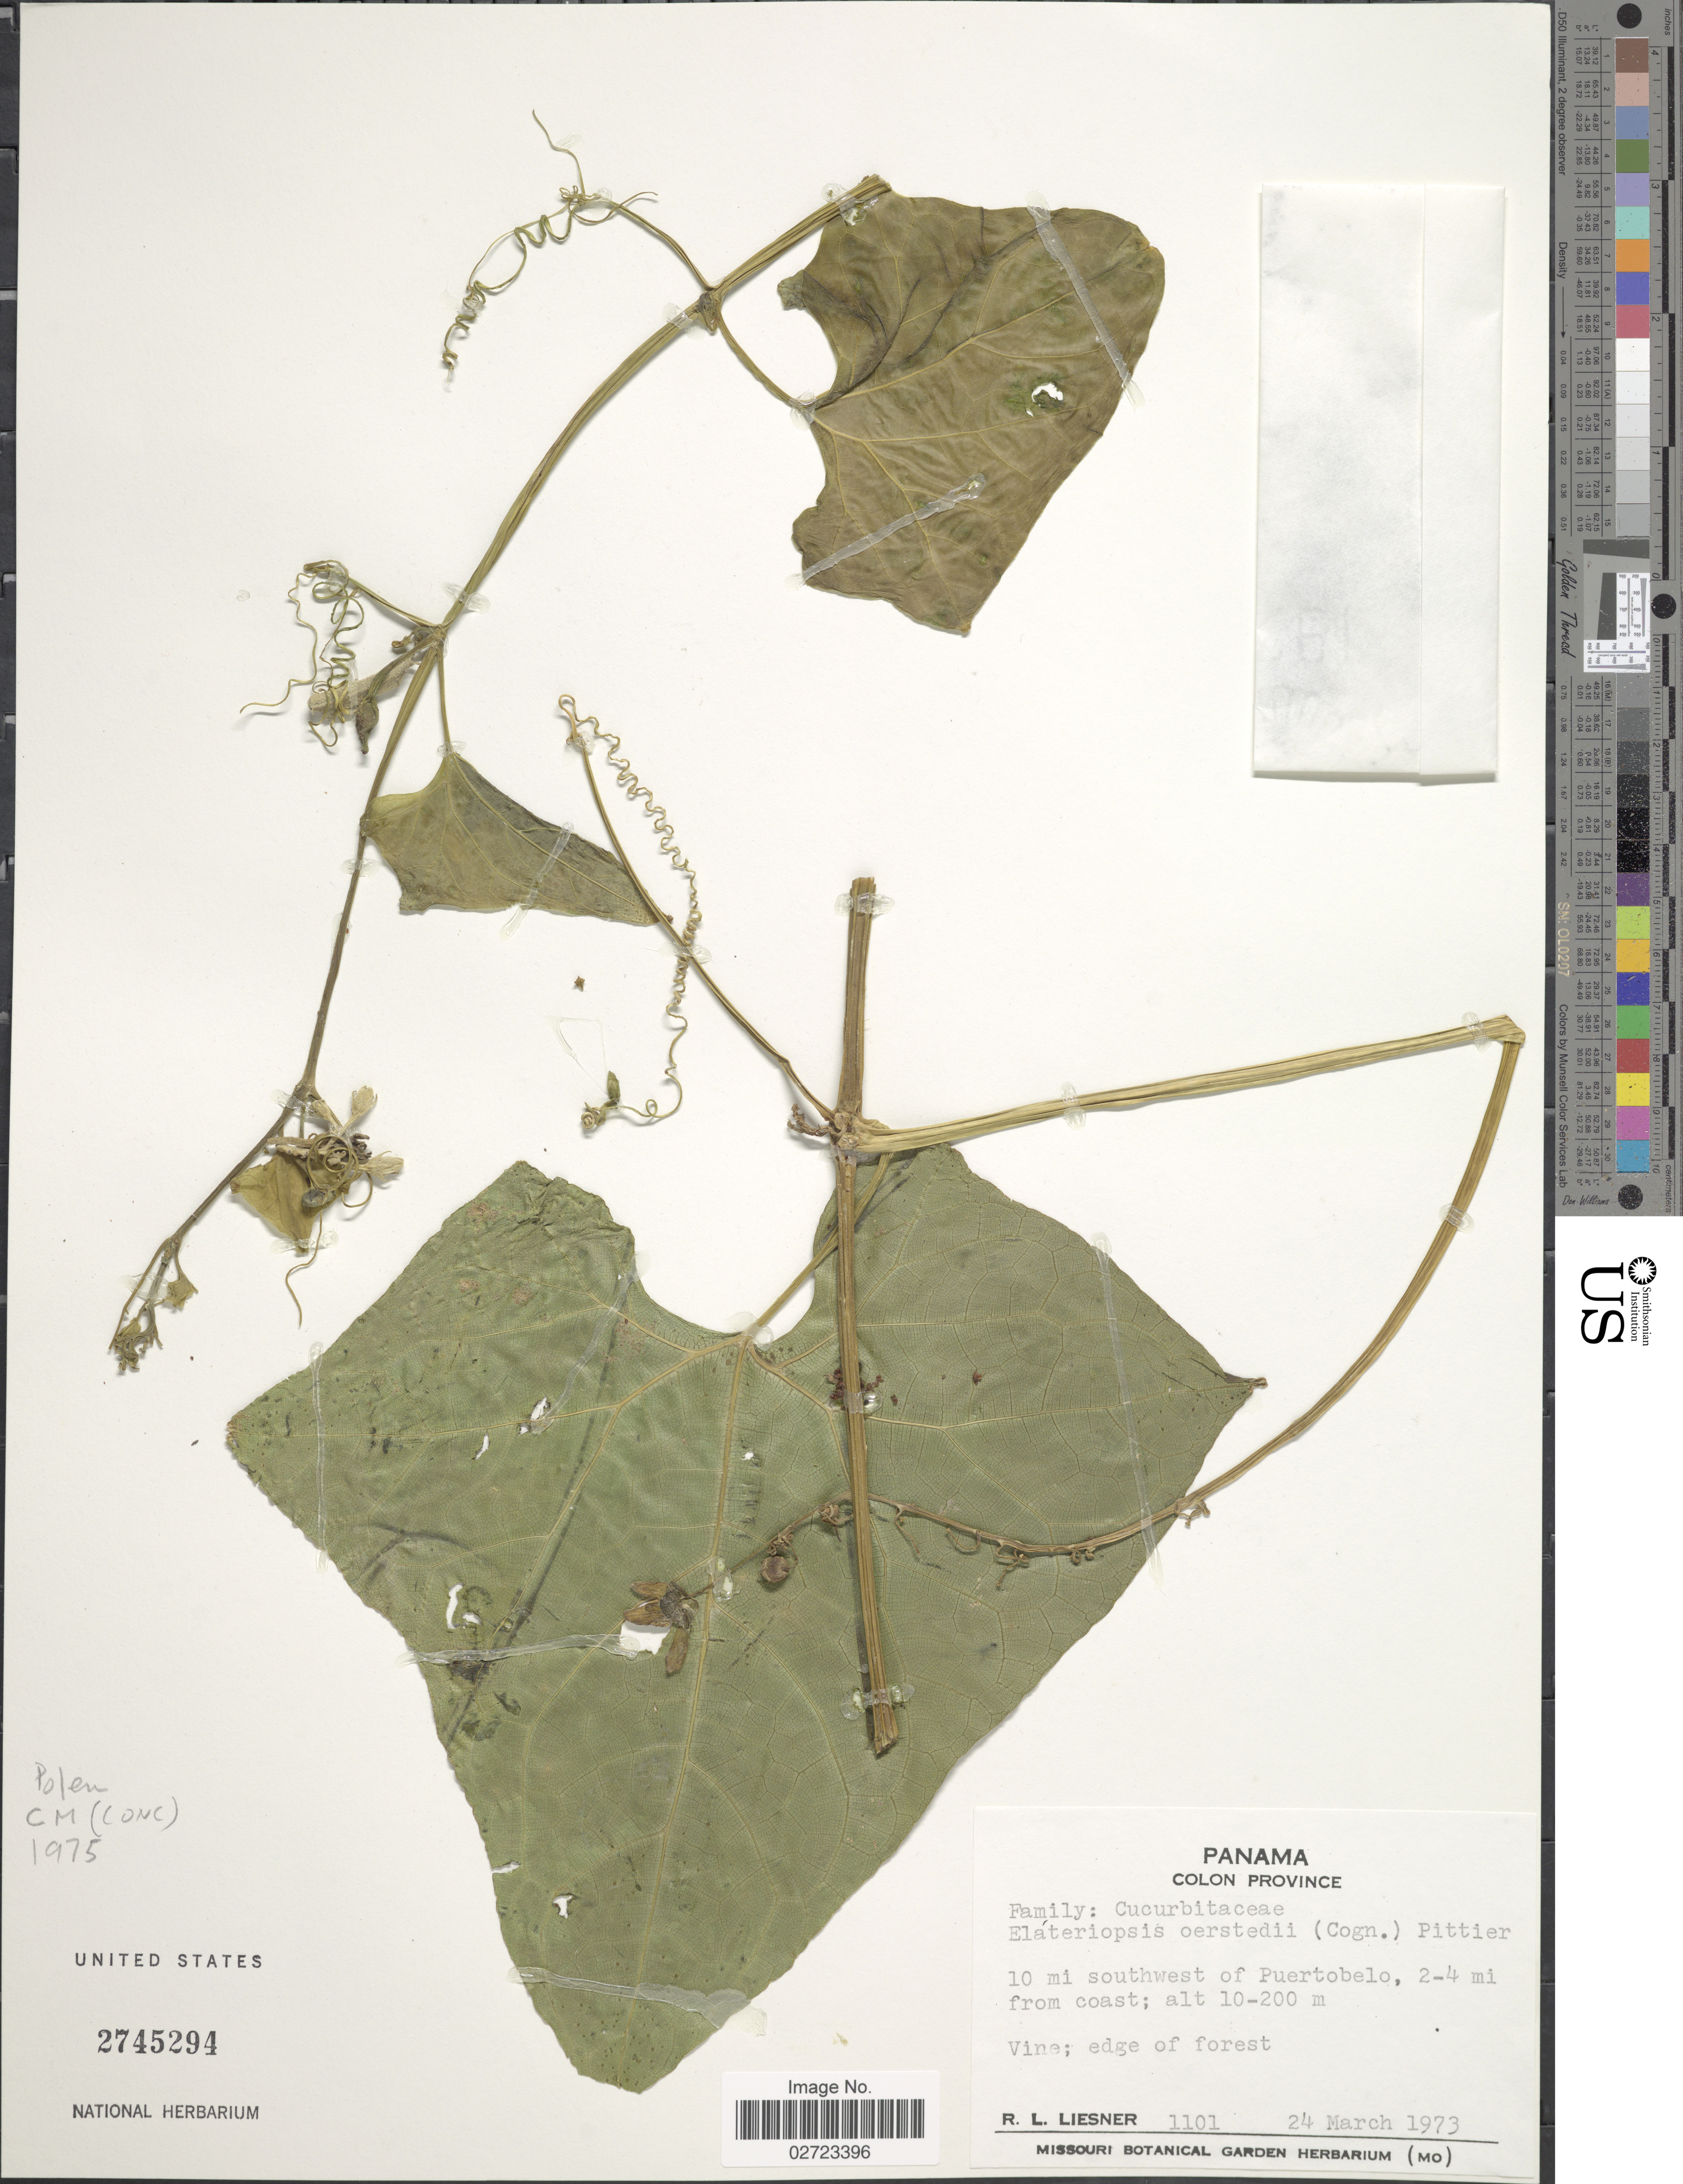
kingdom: Plantae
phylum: Tracheophyta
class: Magnoliopsida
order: Cucurbitales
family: Cucurbitaceae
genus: Hanburia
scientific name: Hanburia oerstedii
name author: (Cogn.) H. Schaef. & S.S. Renner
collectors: R. L. Liesner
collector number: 1101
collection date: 1973-03-24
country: Panama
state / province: Colón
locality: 10 mi southwest of Puertobelo, 2-4 mi from coast.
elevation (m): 10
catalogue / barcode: US 2745294